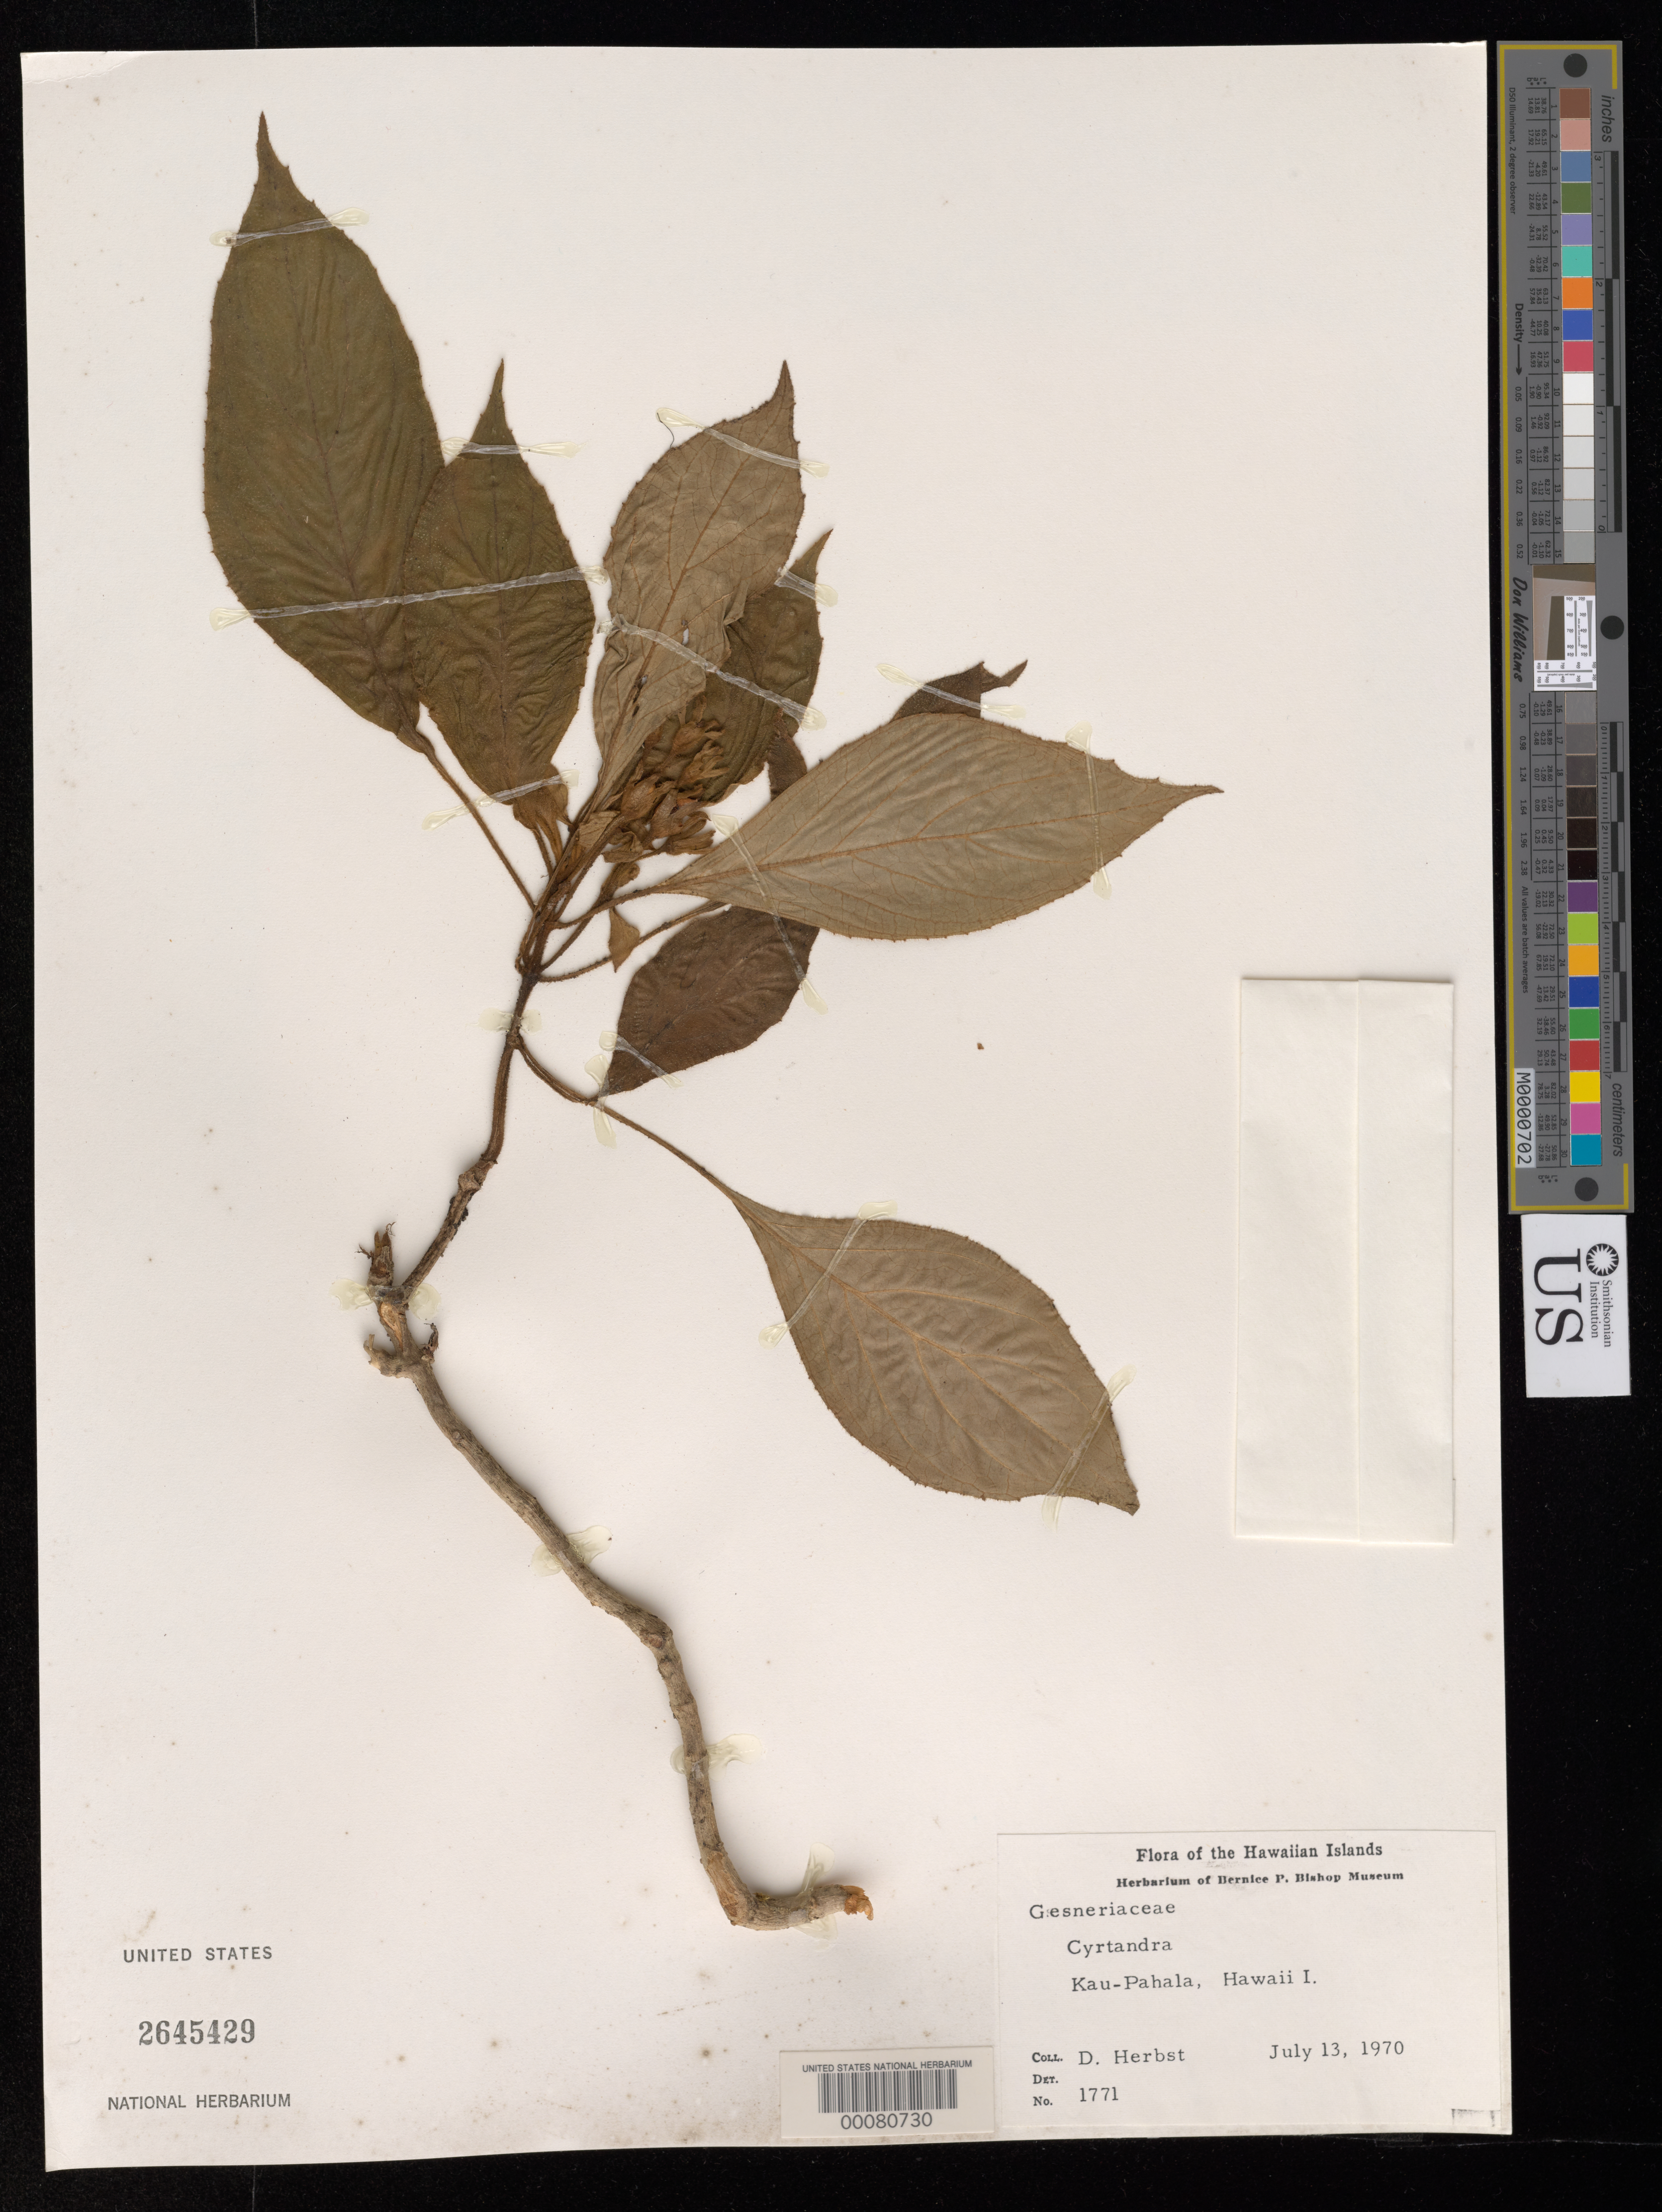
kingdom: Plantae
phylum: Tracheophyta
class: Magnoliopsida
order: Lamiales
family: Gesneriaceae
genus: Cyrtandra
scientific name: Cyrtandra sp.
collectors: D. R. Herbst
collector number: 1771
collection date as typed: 13 Jul 1970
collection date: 1970-07-13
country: United States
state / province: Hawaii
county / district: Hawaii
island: Hawaii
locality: Kau-pahala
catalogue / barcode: US 2645429